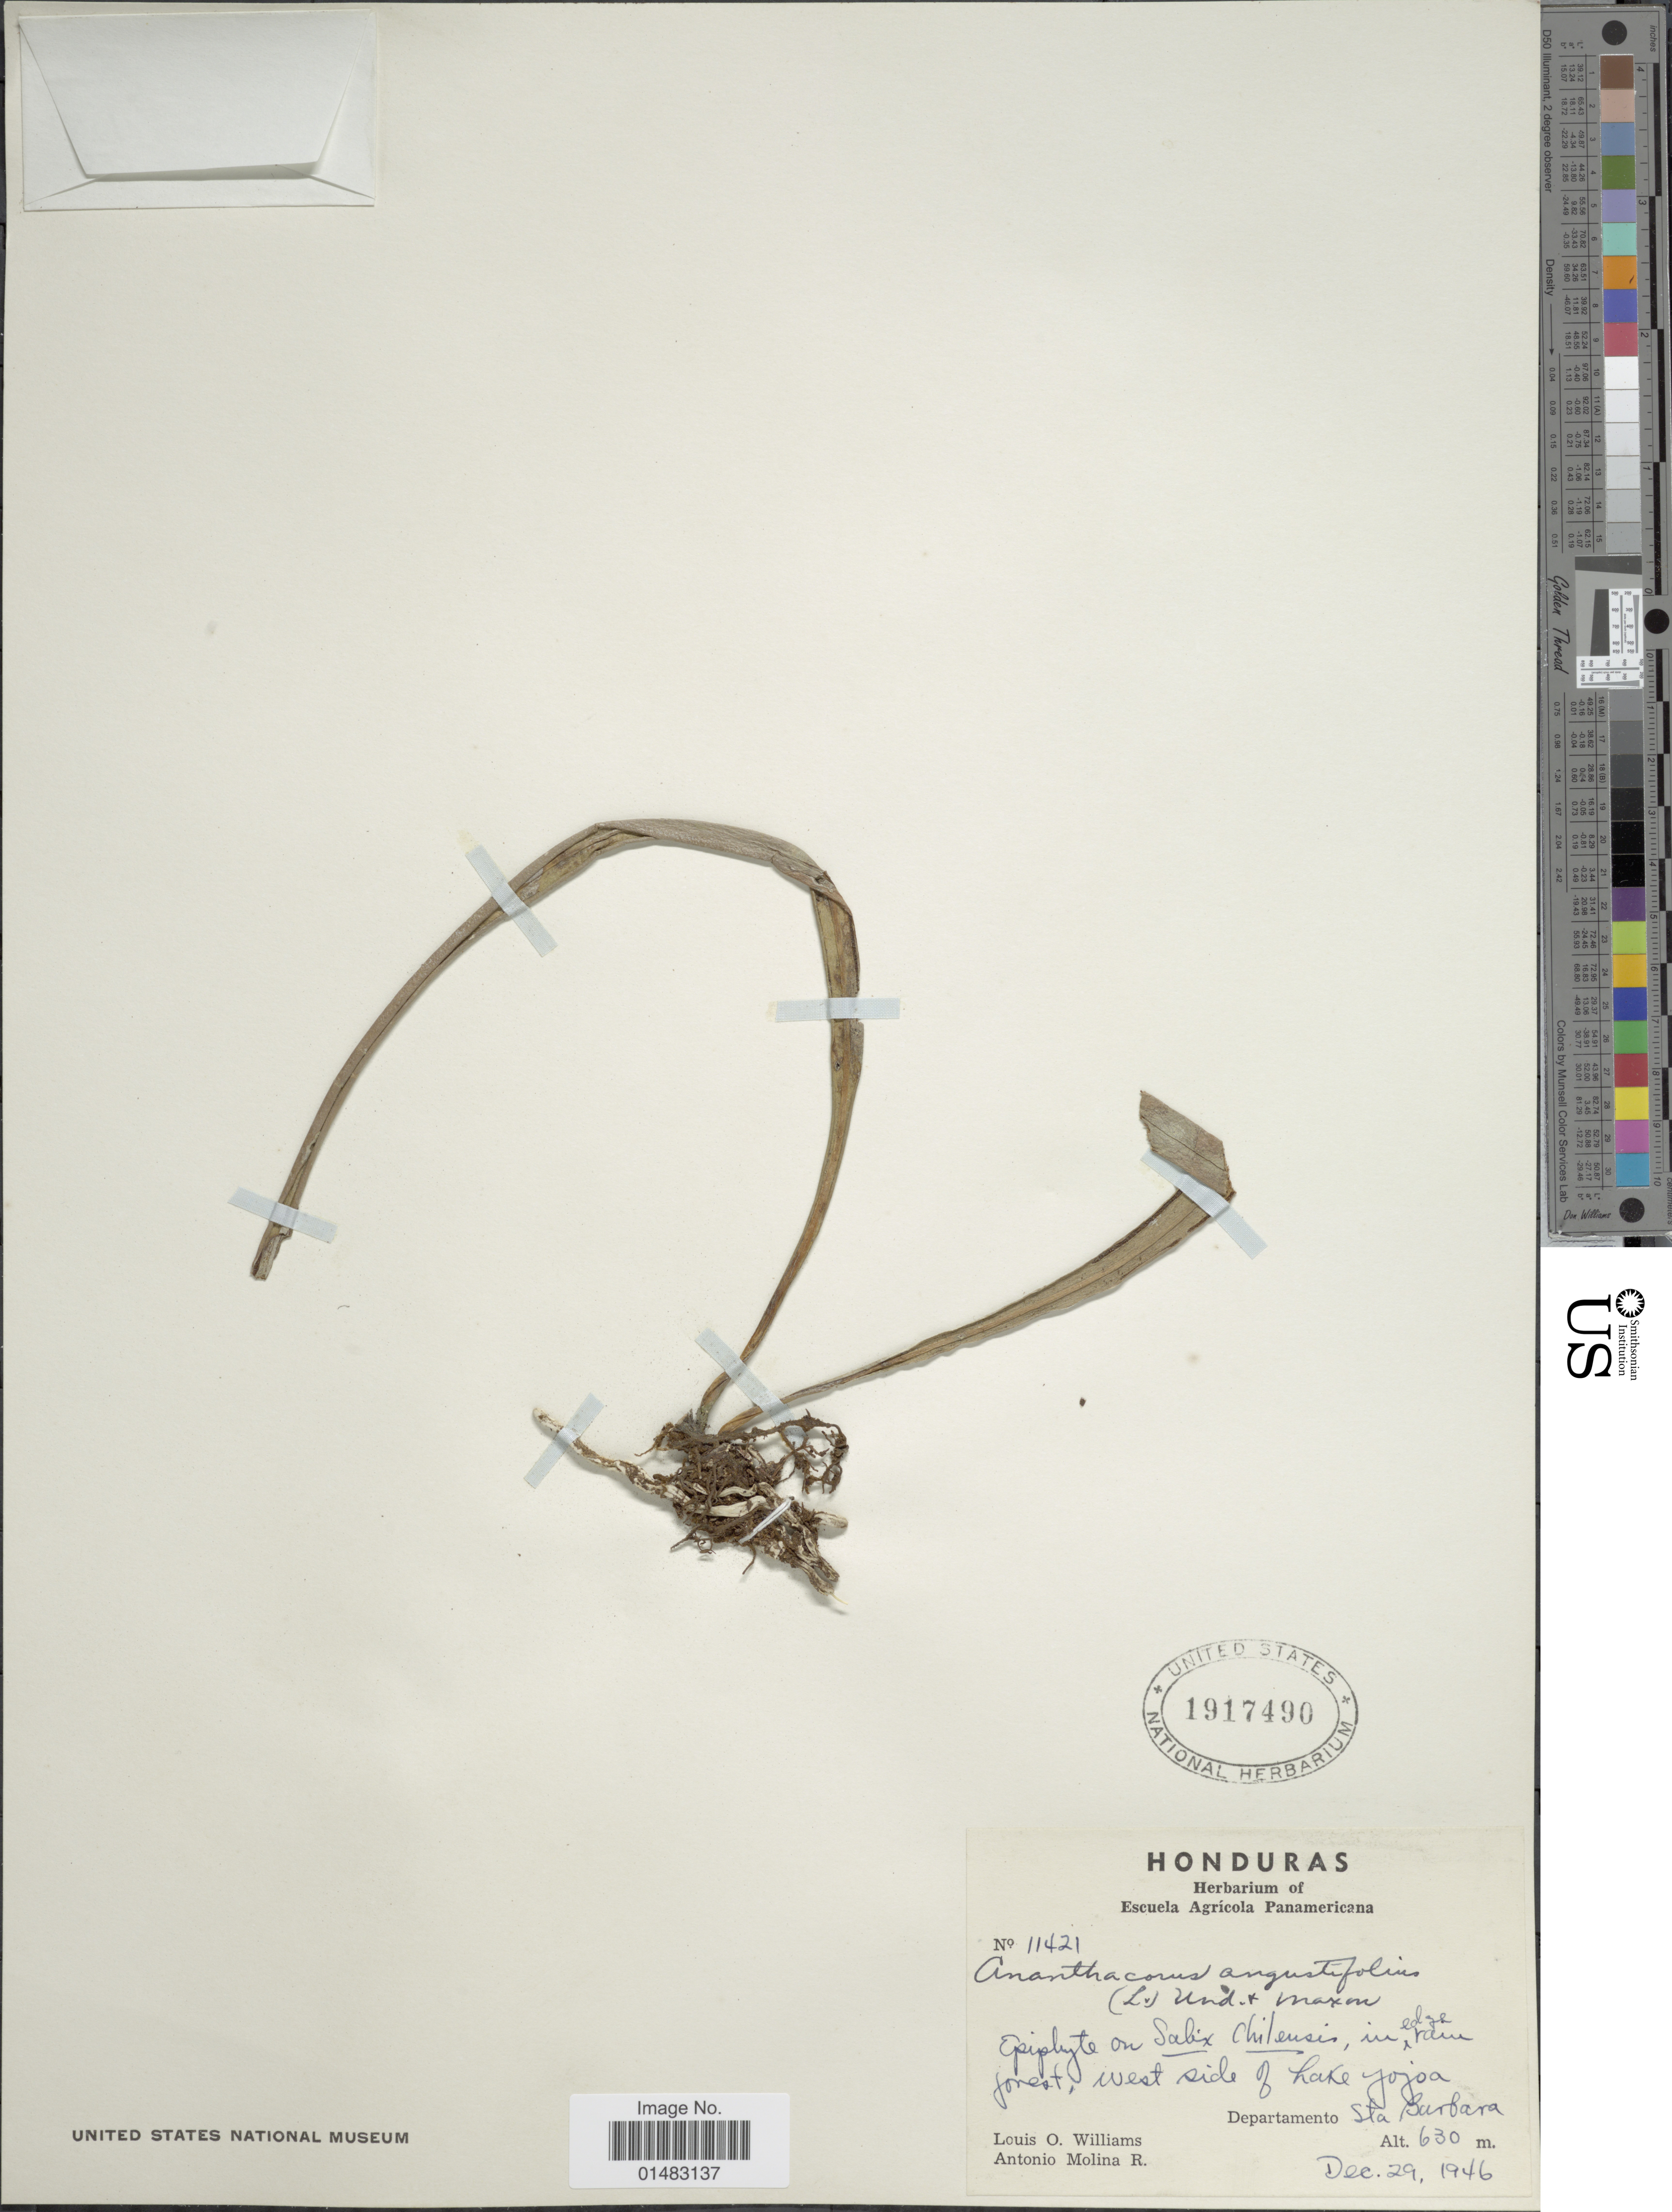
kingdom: Plantae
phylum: Tracheophyta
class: Polypodiopsida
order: Polypodiales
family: Pteridaceae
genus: Ananthacorus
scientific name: Ananthacorus angustifolius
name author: (Sw.) Underw. & Maxon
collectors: L. O. Williams & A. Molina R.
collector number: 11421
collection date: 1946-12-29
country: Honduras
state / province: Santa Bárbara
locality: West side of Lake Jojoa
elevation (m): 630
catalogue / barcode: US 1917490